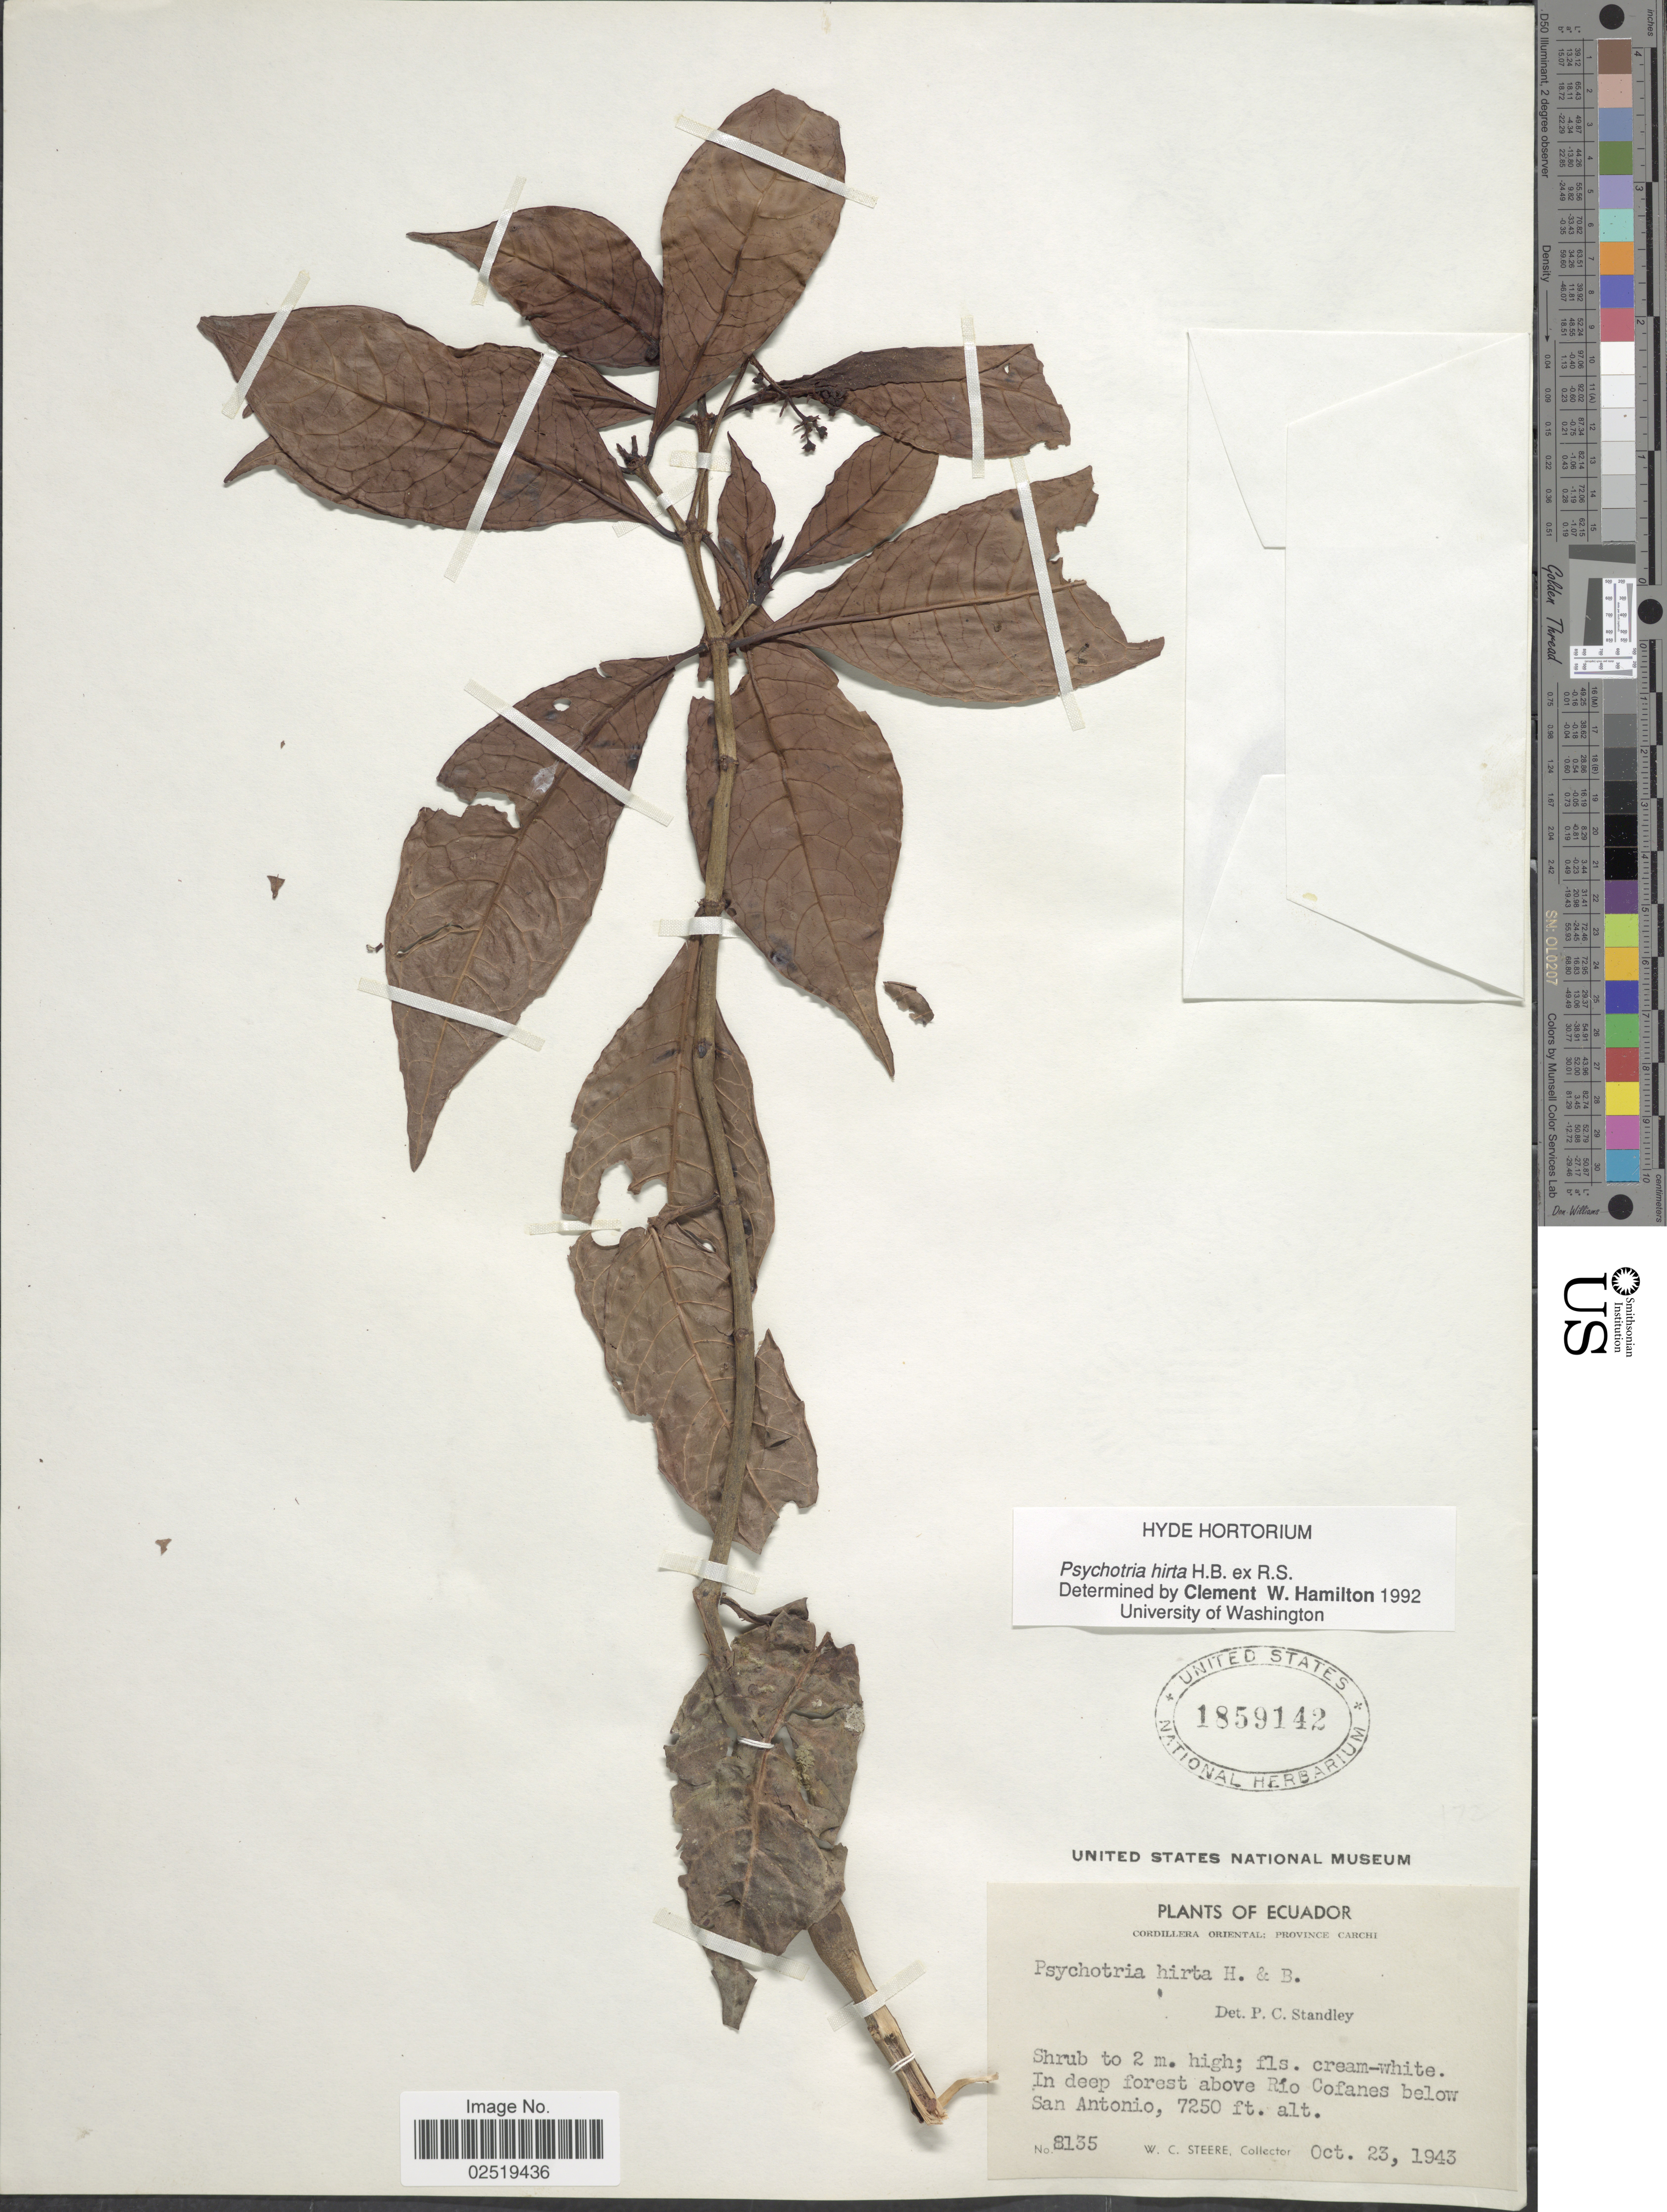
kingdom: Plantae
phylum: Tracheophyta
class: Magnoliopsida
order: Gentianales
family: Rubiaceae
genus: Psychotria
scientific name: Psychotria hirta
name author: Schult.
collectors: W. C. Steere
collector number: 81365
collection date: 1943-10-23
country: Ecuador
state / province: Carchi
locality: Cordillera Oriental, in deep forest above Rio Cofanes below San Antonio.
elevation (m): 2210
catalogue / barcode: US 1859142